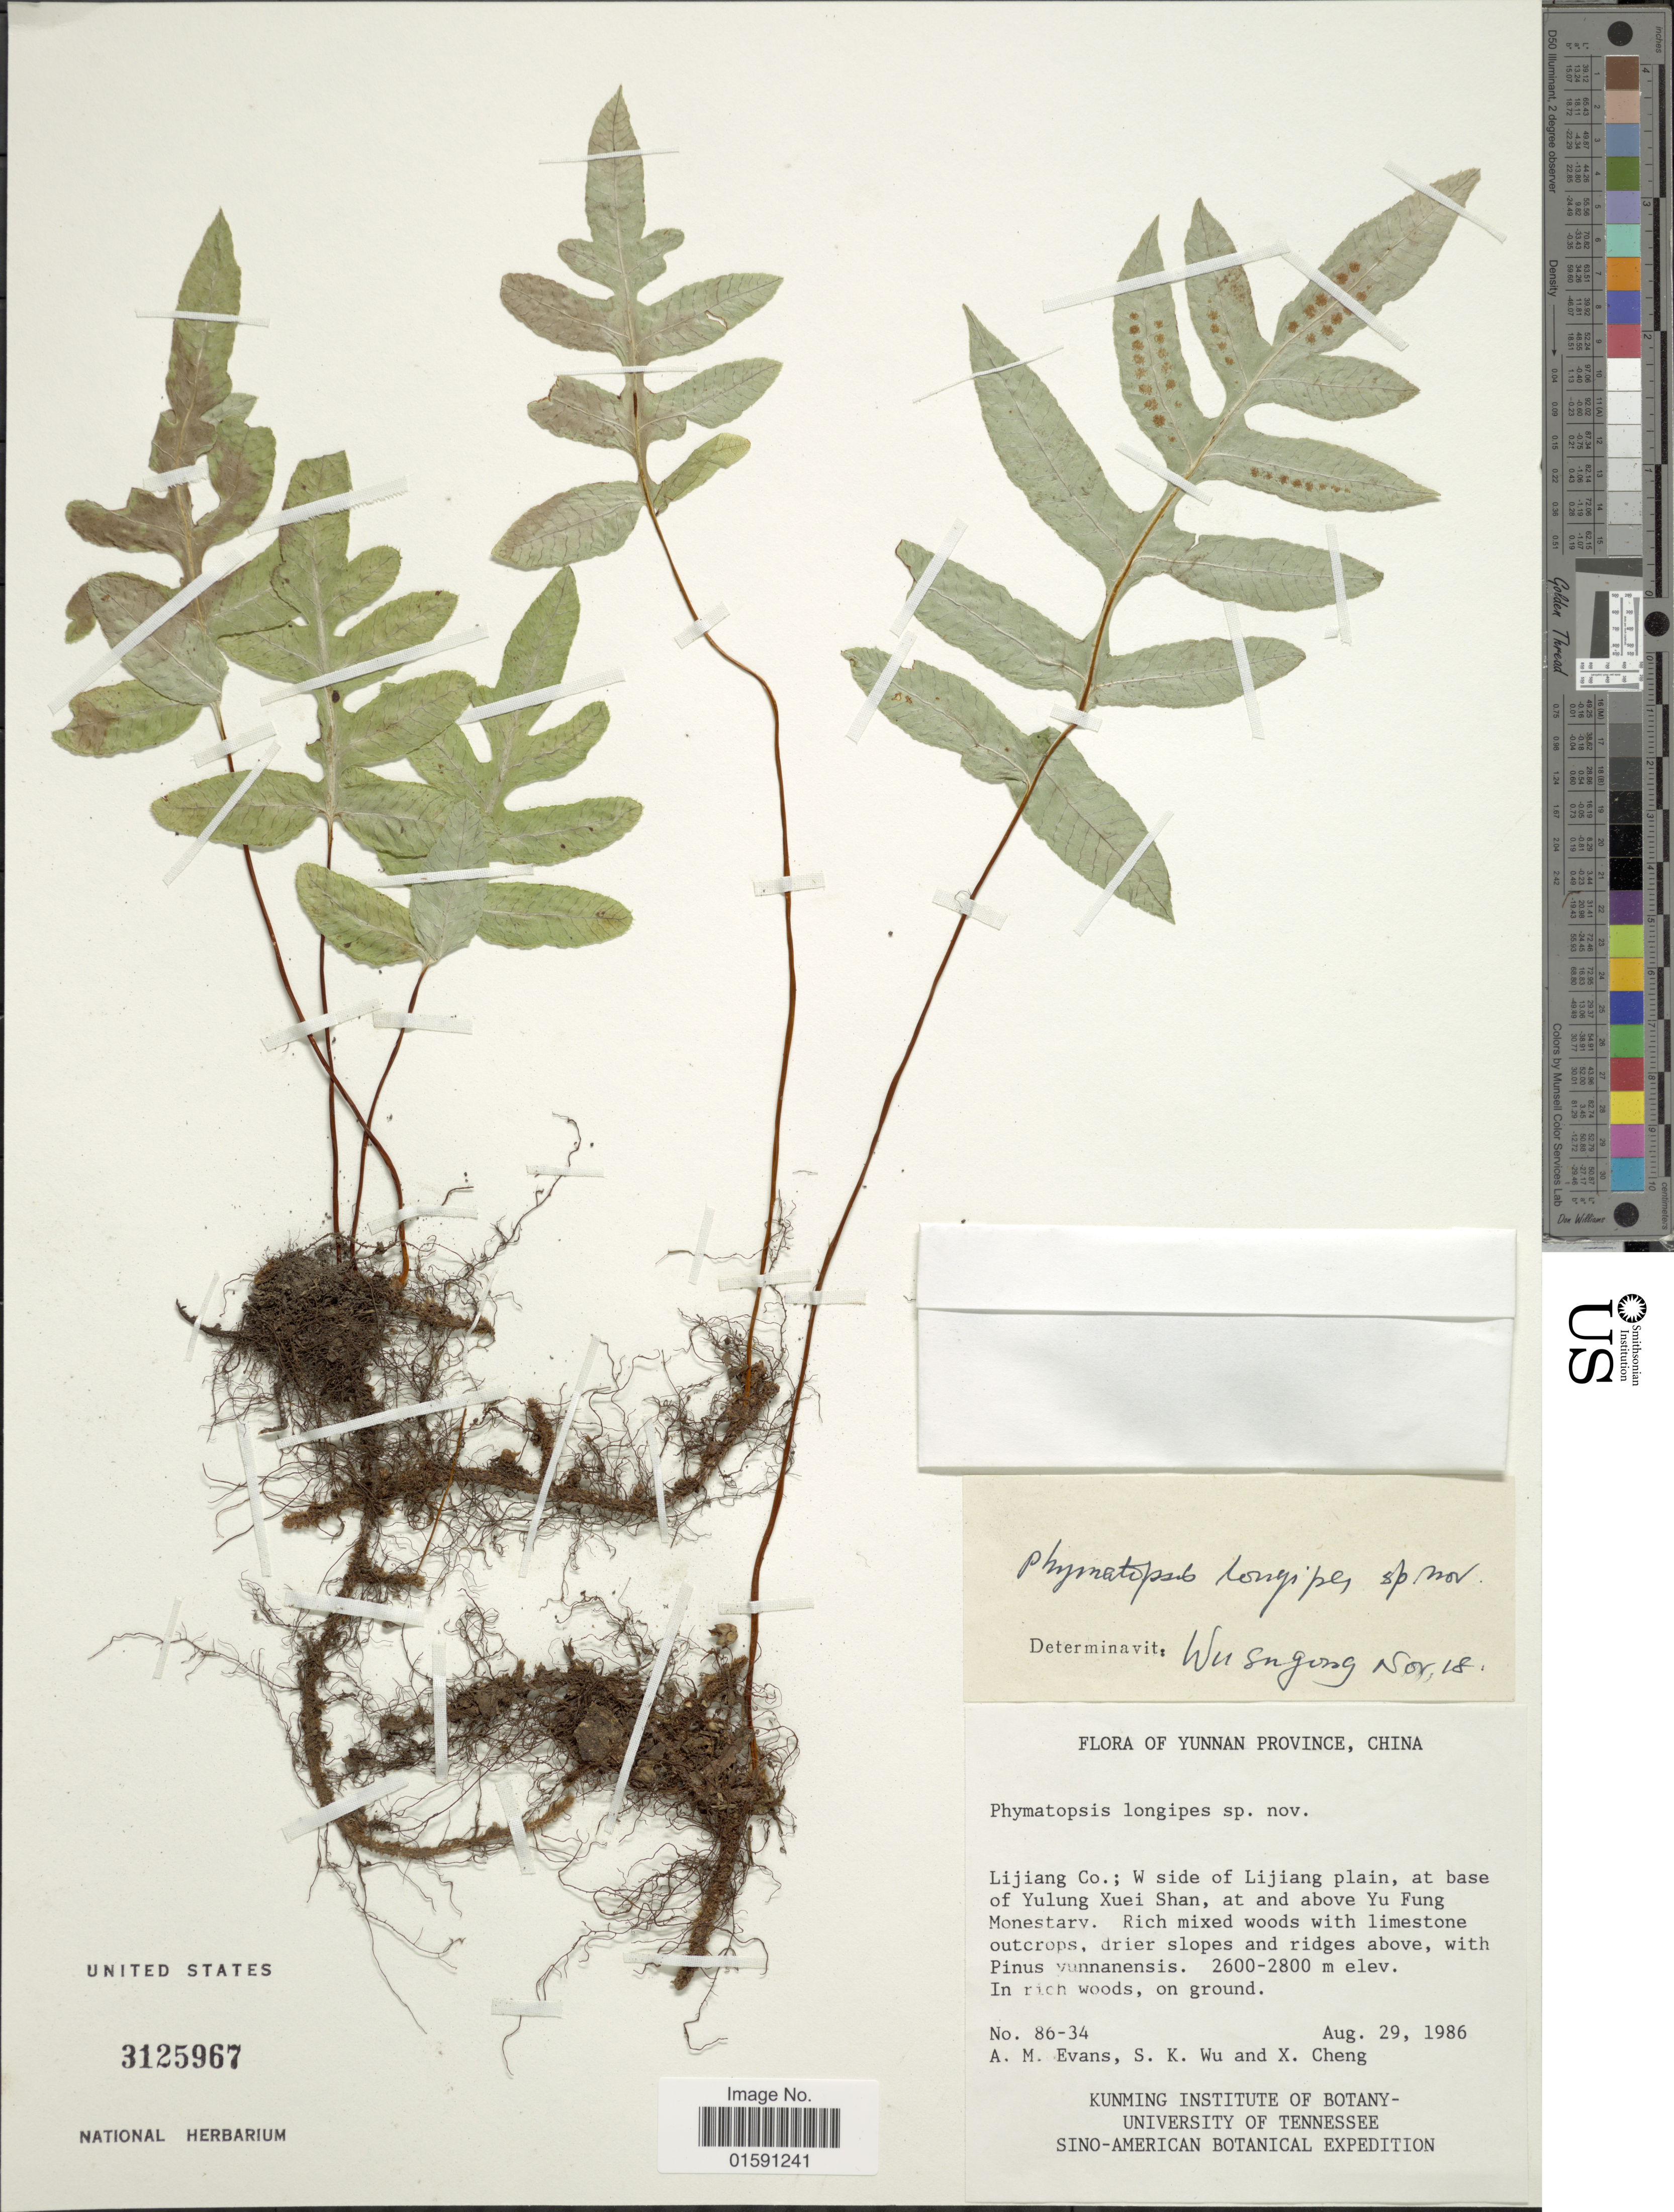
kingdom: Plantae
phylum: Tracheophyta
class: Polypodiopsida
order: Polypodiales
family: Polypodiaceae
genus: Selliguea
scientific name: Selliguea longipes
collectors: A. M. Evans, S. K. Wu & X. Cheng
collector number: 86-34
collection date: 1986-08-29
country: China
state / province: Yunnan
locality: Lijiang Co.; W side of Lijiang plain, at base of Yulung Xuei Shan, at and above Yu Fung Monestery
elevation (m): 2600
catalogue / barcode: US 3125967